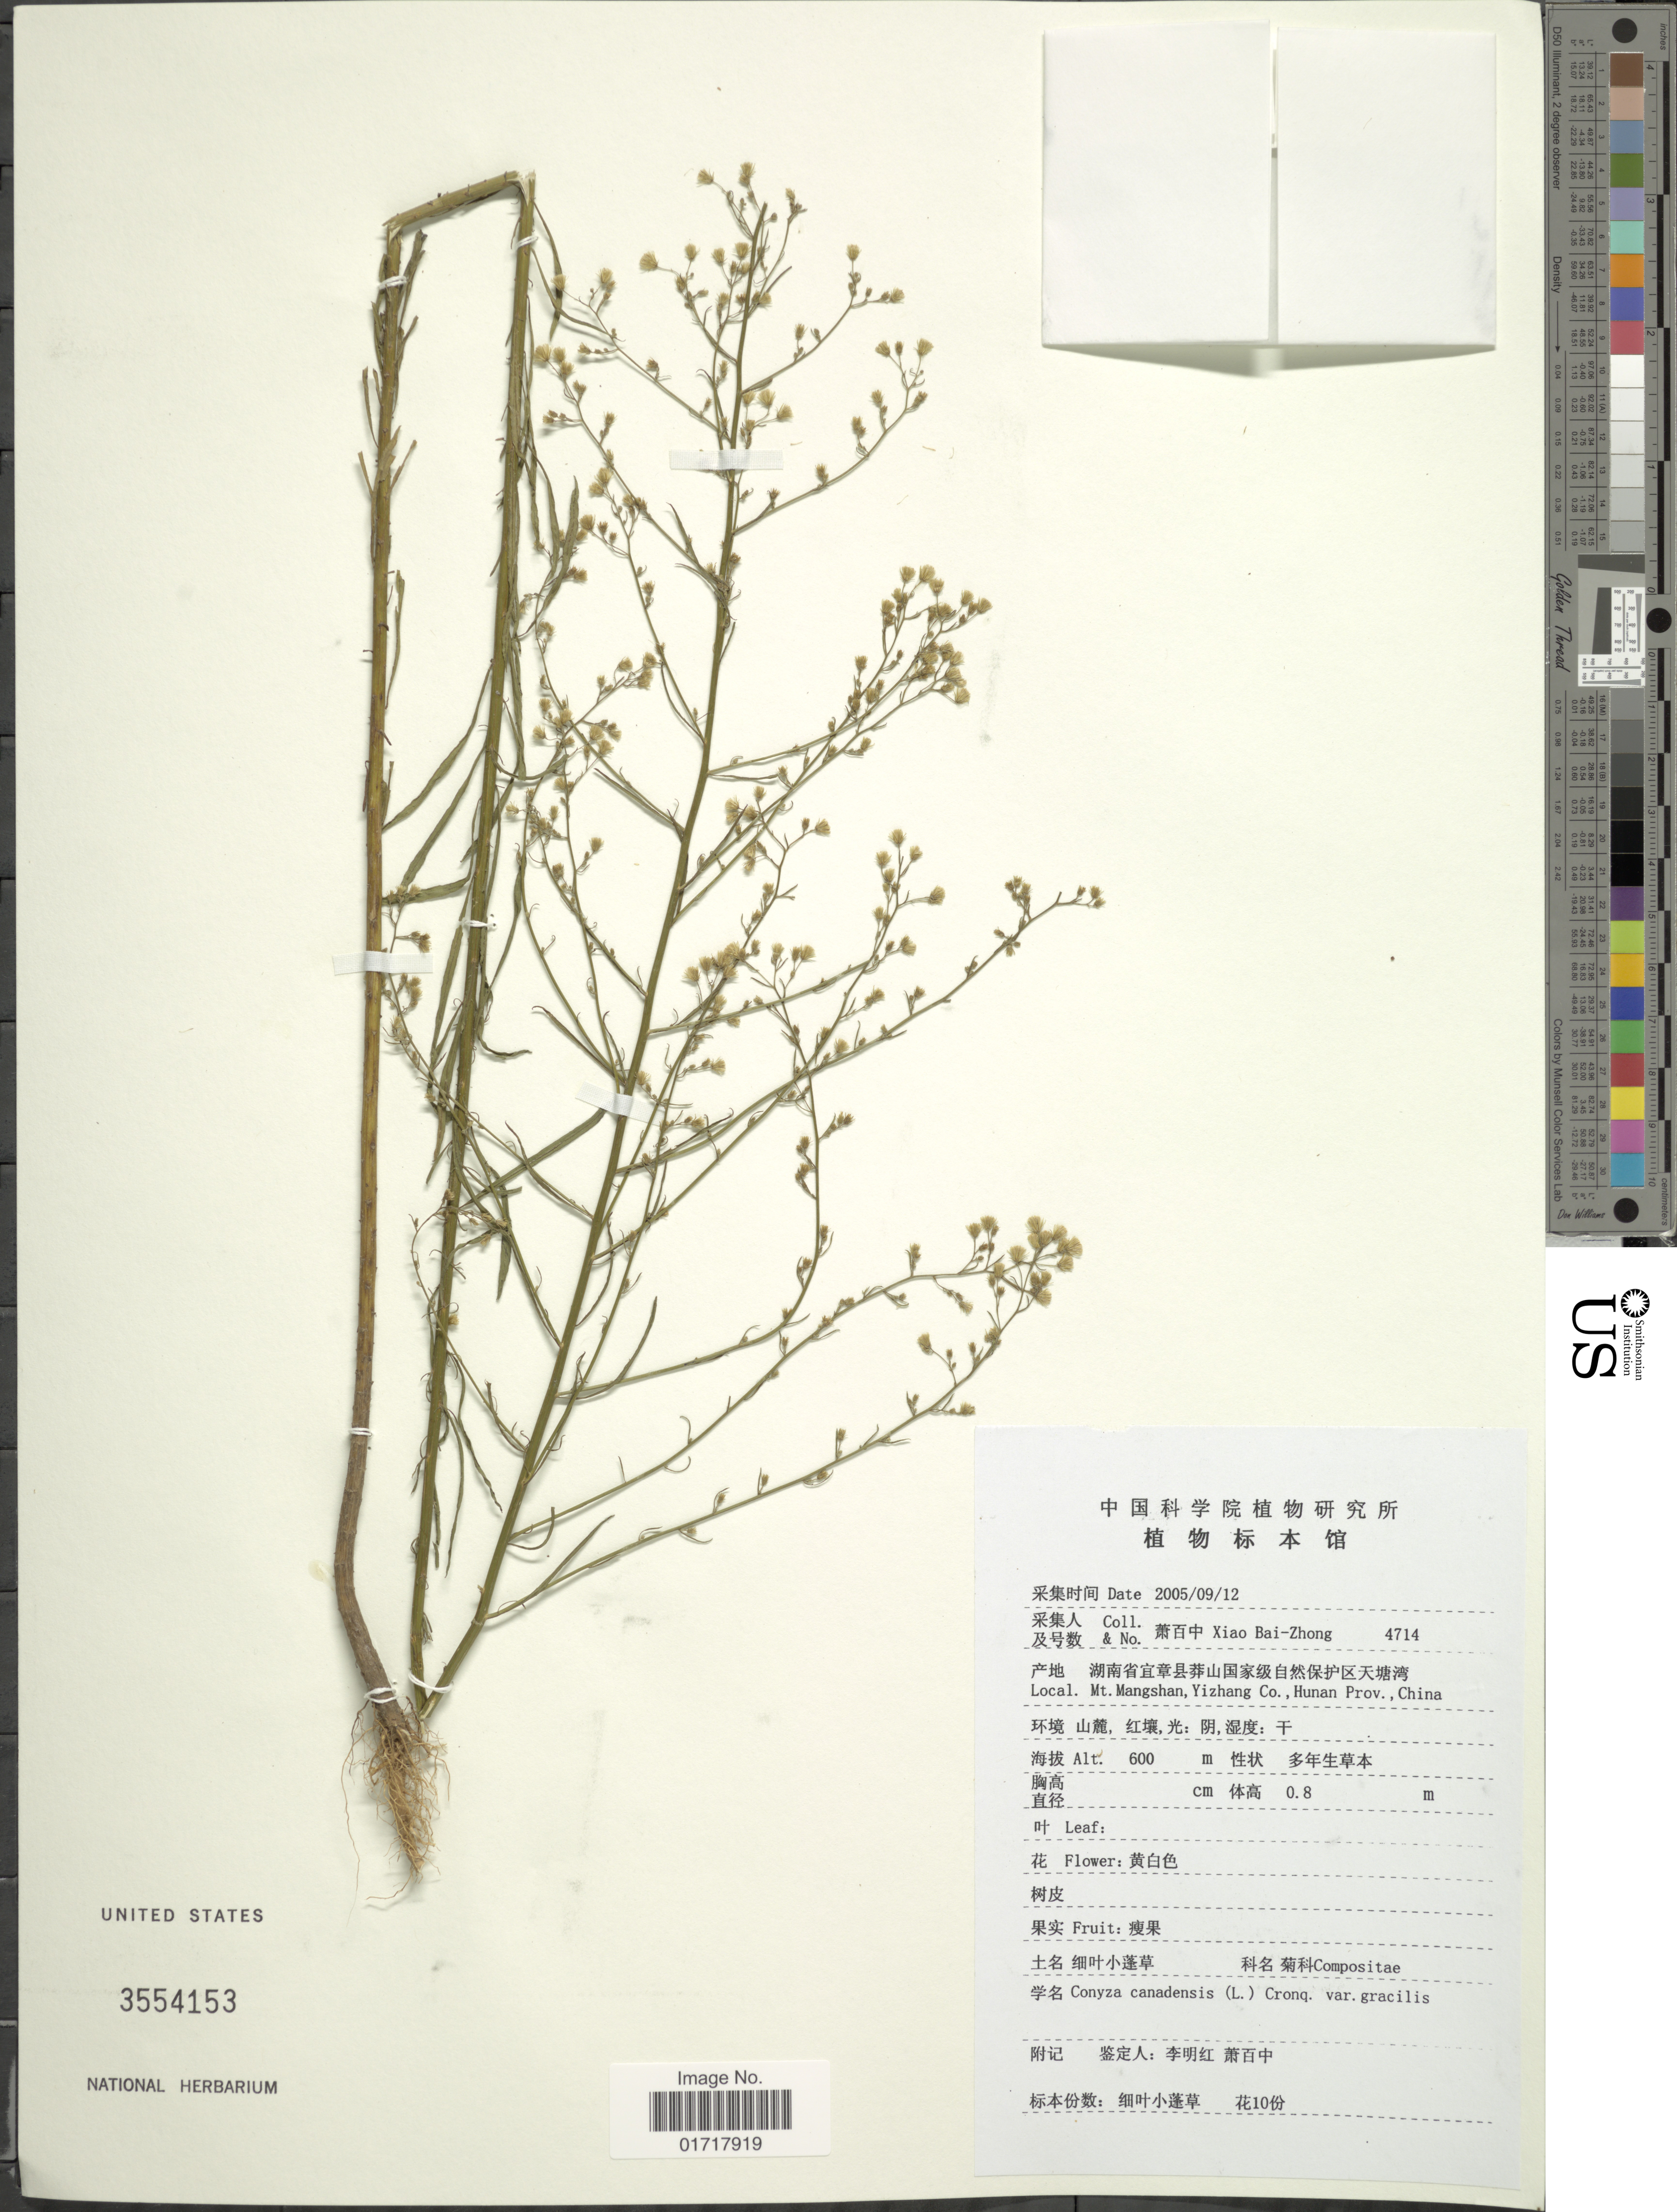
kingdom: Plantae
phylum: Tracheophyta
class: Magnoliopsida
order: Asterales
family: Asteraceae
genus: Conyza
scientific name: Conyza canadensis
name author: (L.) Cronq.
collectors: B. Z. Xiao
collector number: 4714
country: China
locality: Mt. Mangshan, Yizhang Co., Hunan Prov. China.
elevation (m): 600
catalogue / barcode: US 3554153